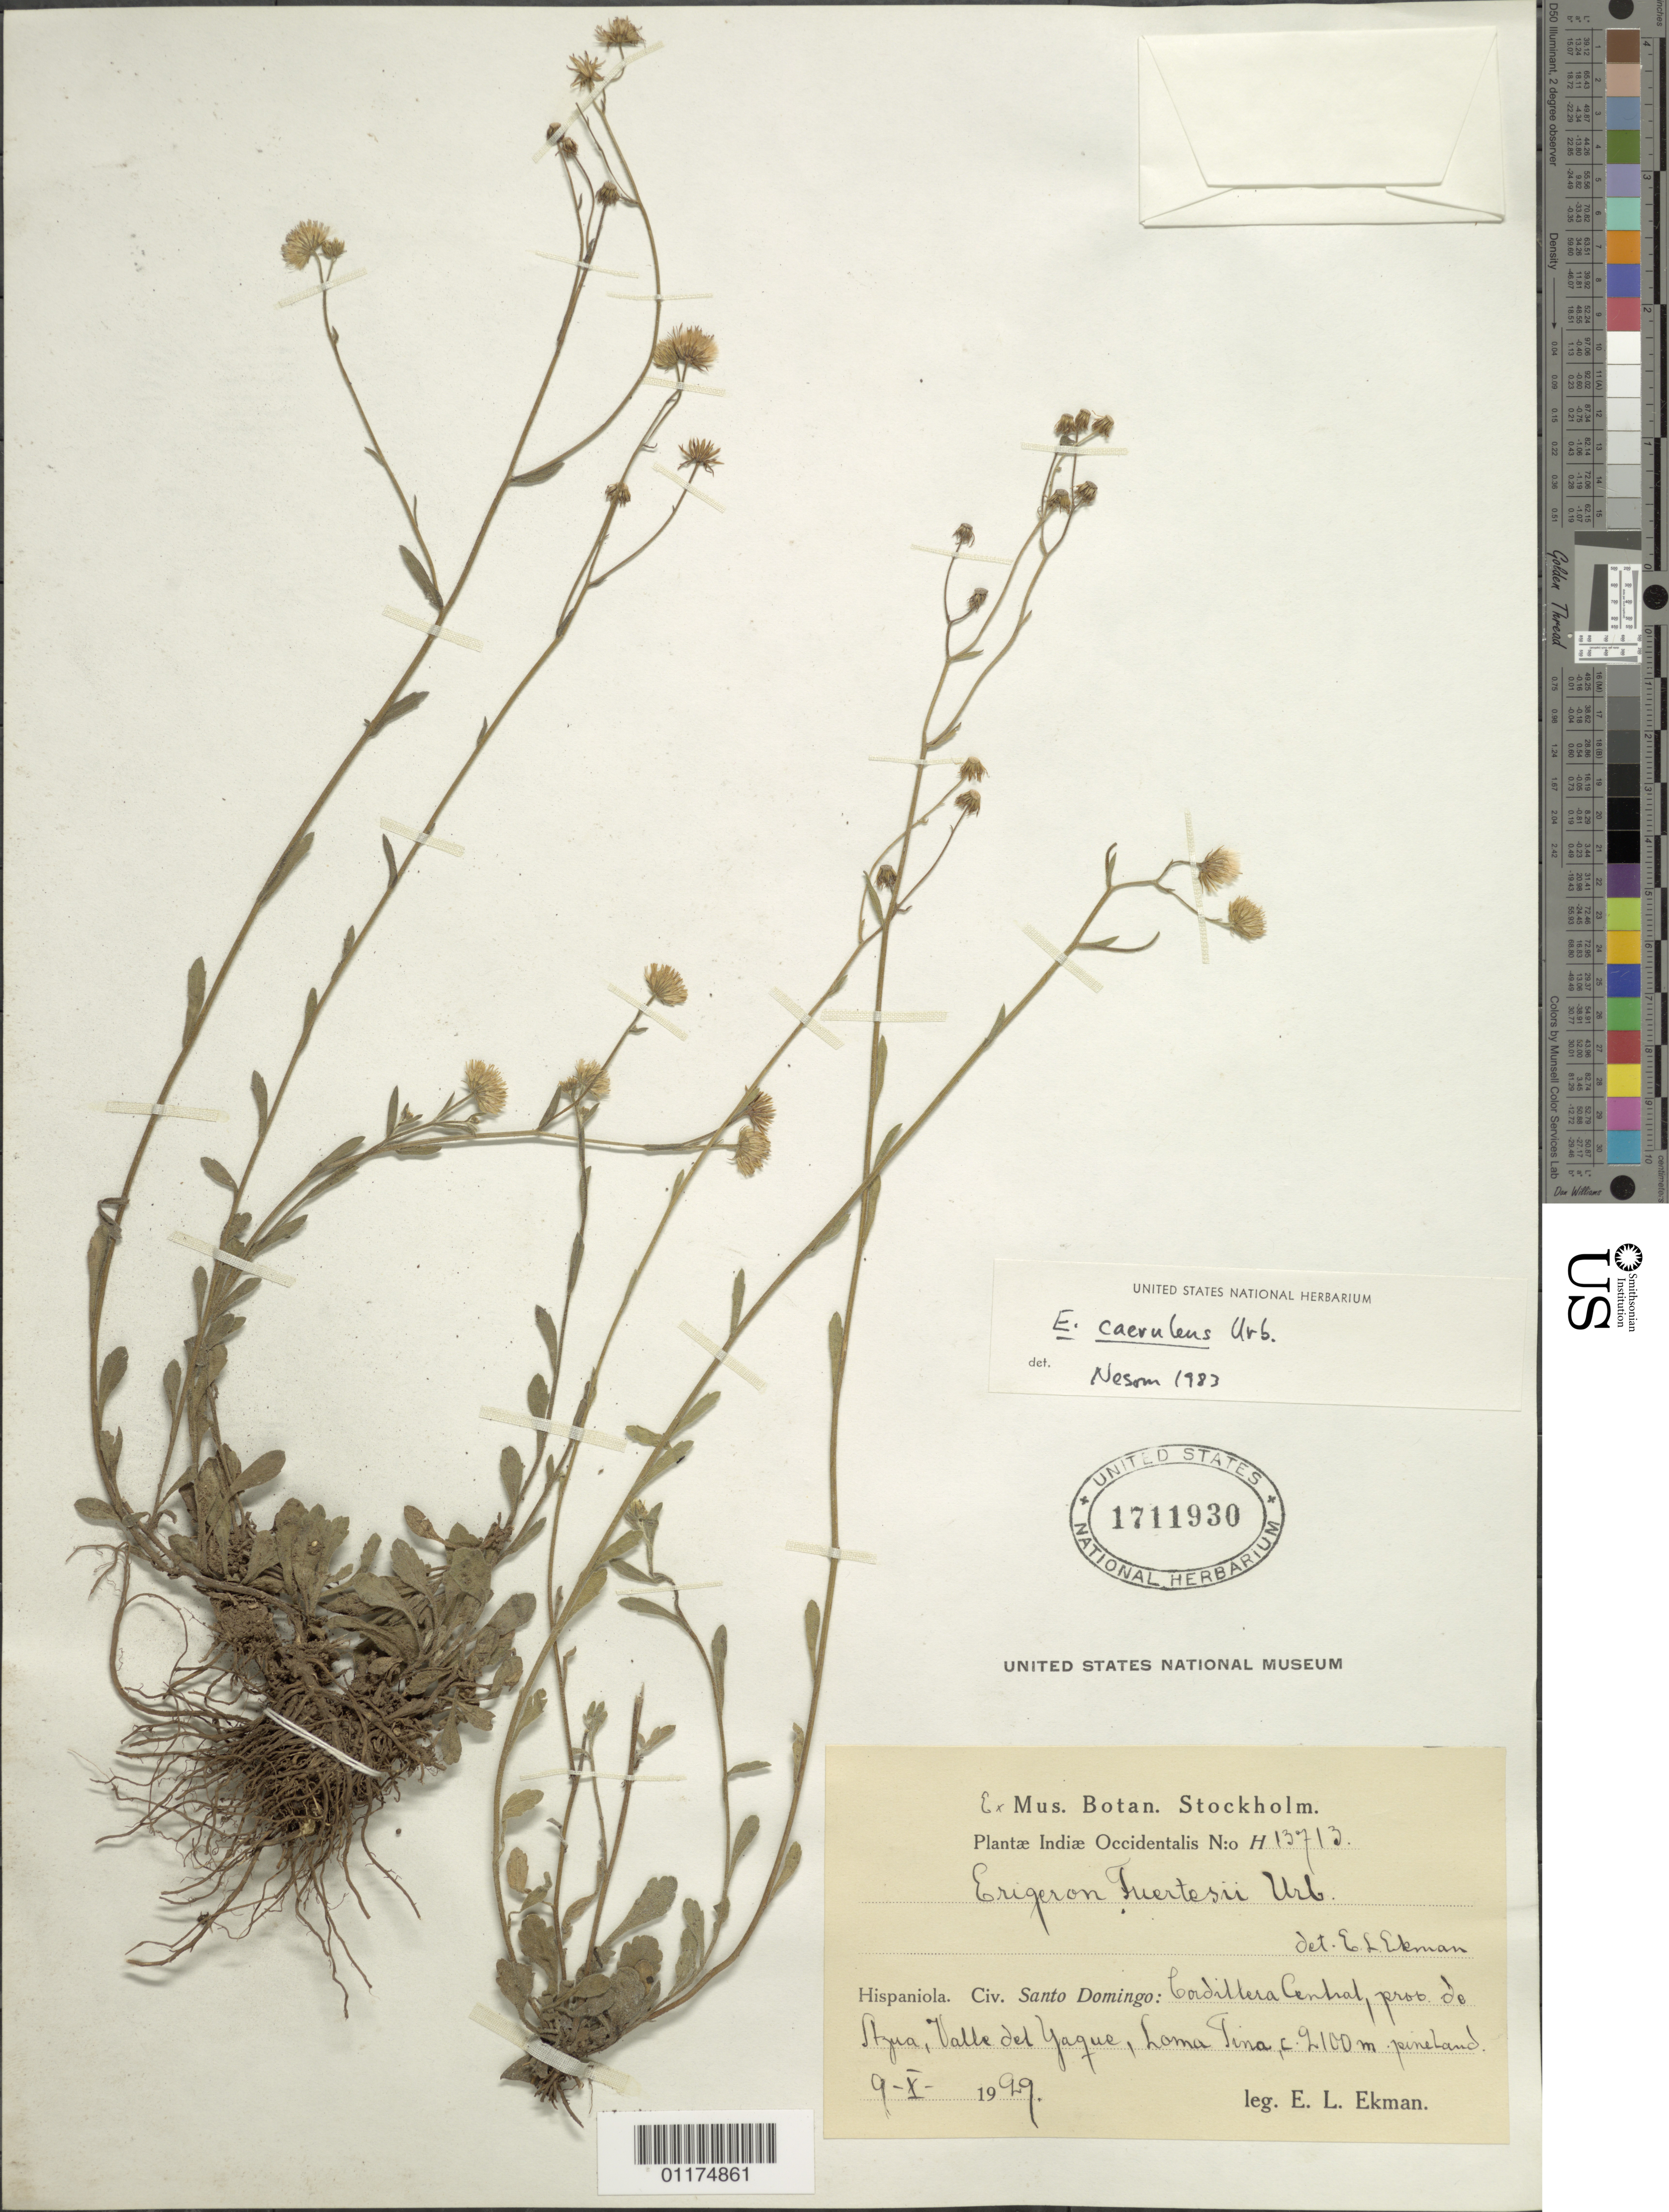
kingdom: Plantae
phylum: Tracheophyta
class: Magnoliopsida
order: Asterales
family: Asteraceae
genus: Erigeron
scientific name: Erigeron caeruleus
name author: Urb.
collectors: E. L. Ekman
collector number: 13713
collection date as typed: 09 Oct 1929 or 10 Sep 1929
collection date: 1929-09-10 or 1929-10-09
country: Dominican Republic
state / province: Santo Domingo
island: Hispaniola I.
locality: Cordillera Central, prov. de Stya, Valle Del Yague, Loma Tina,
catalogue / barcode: US 1711930